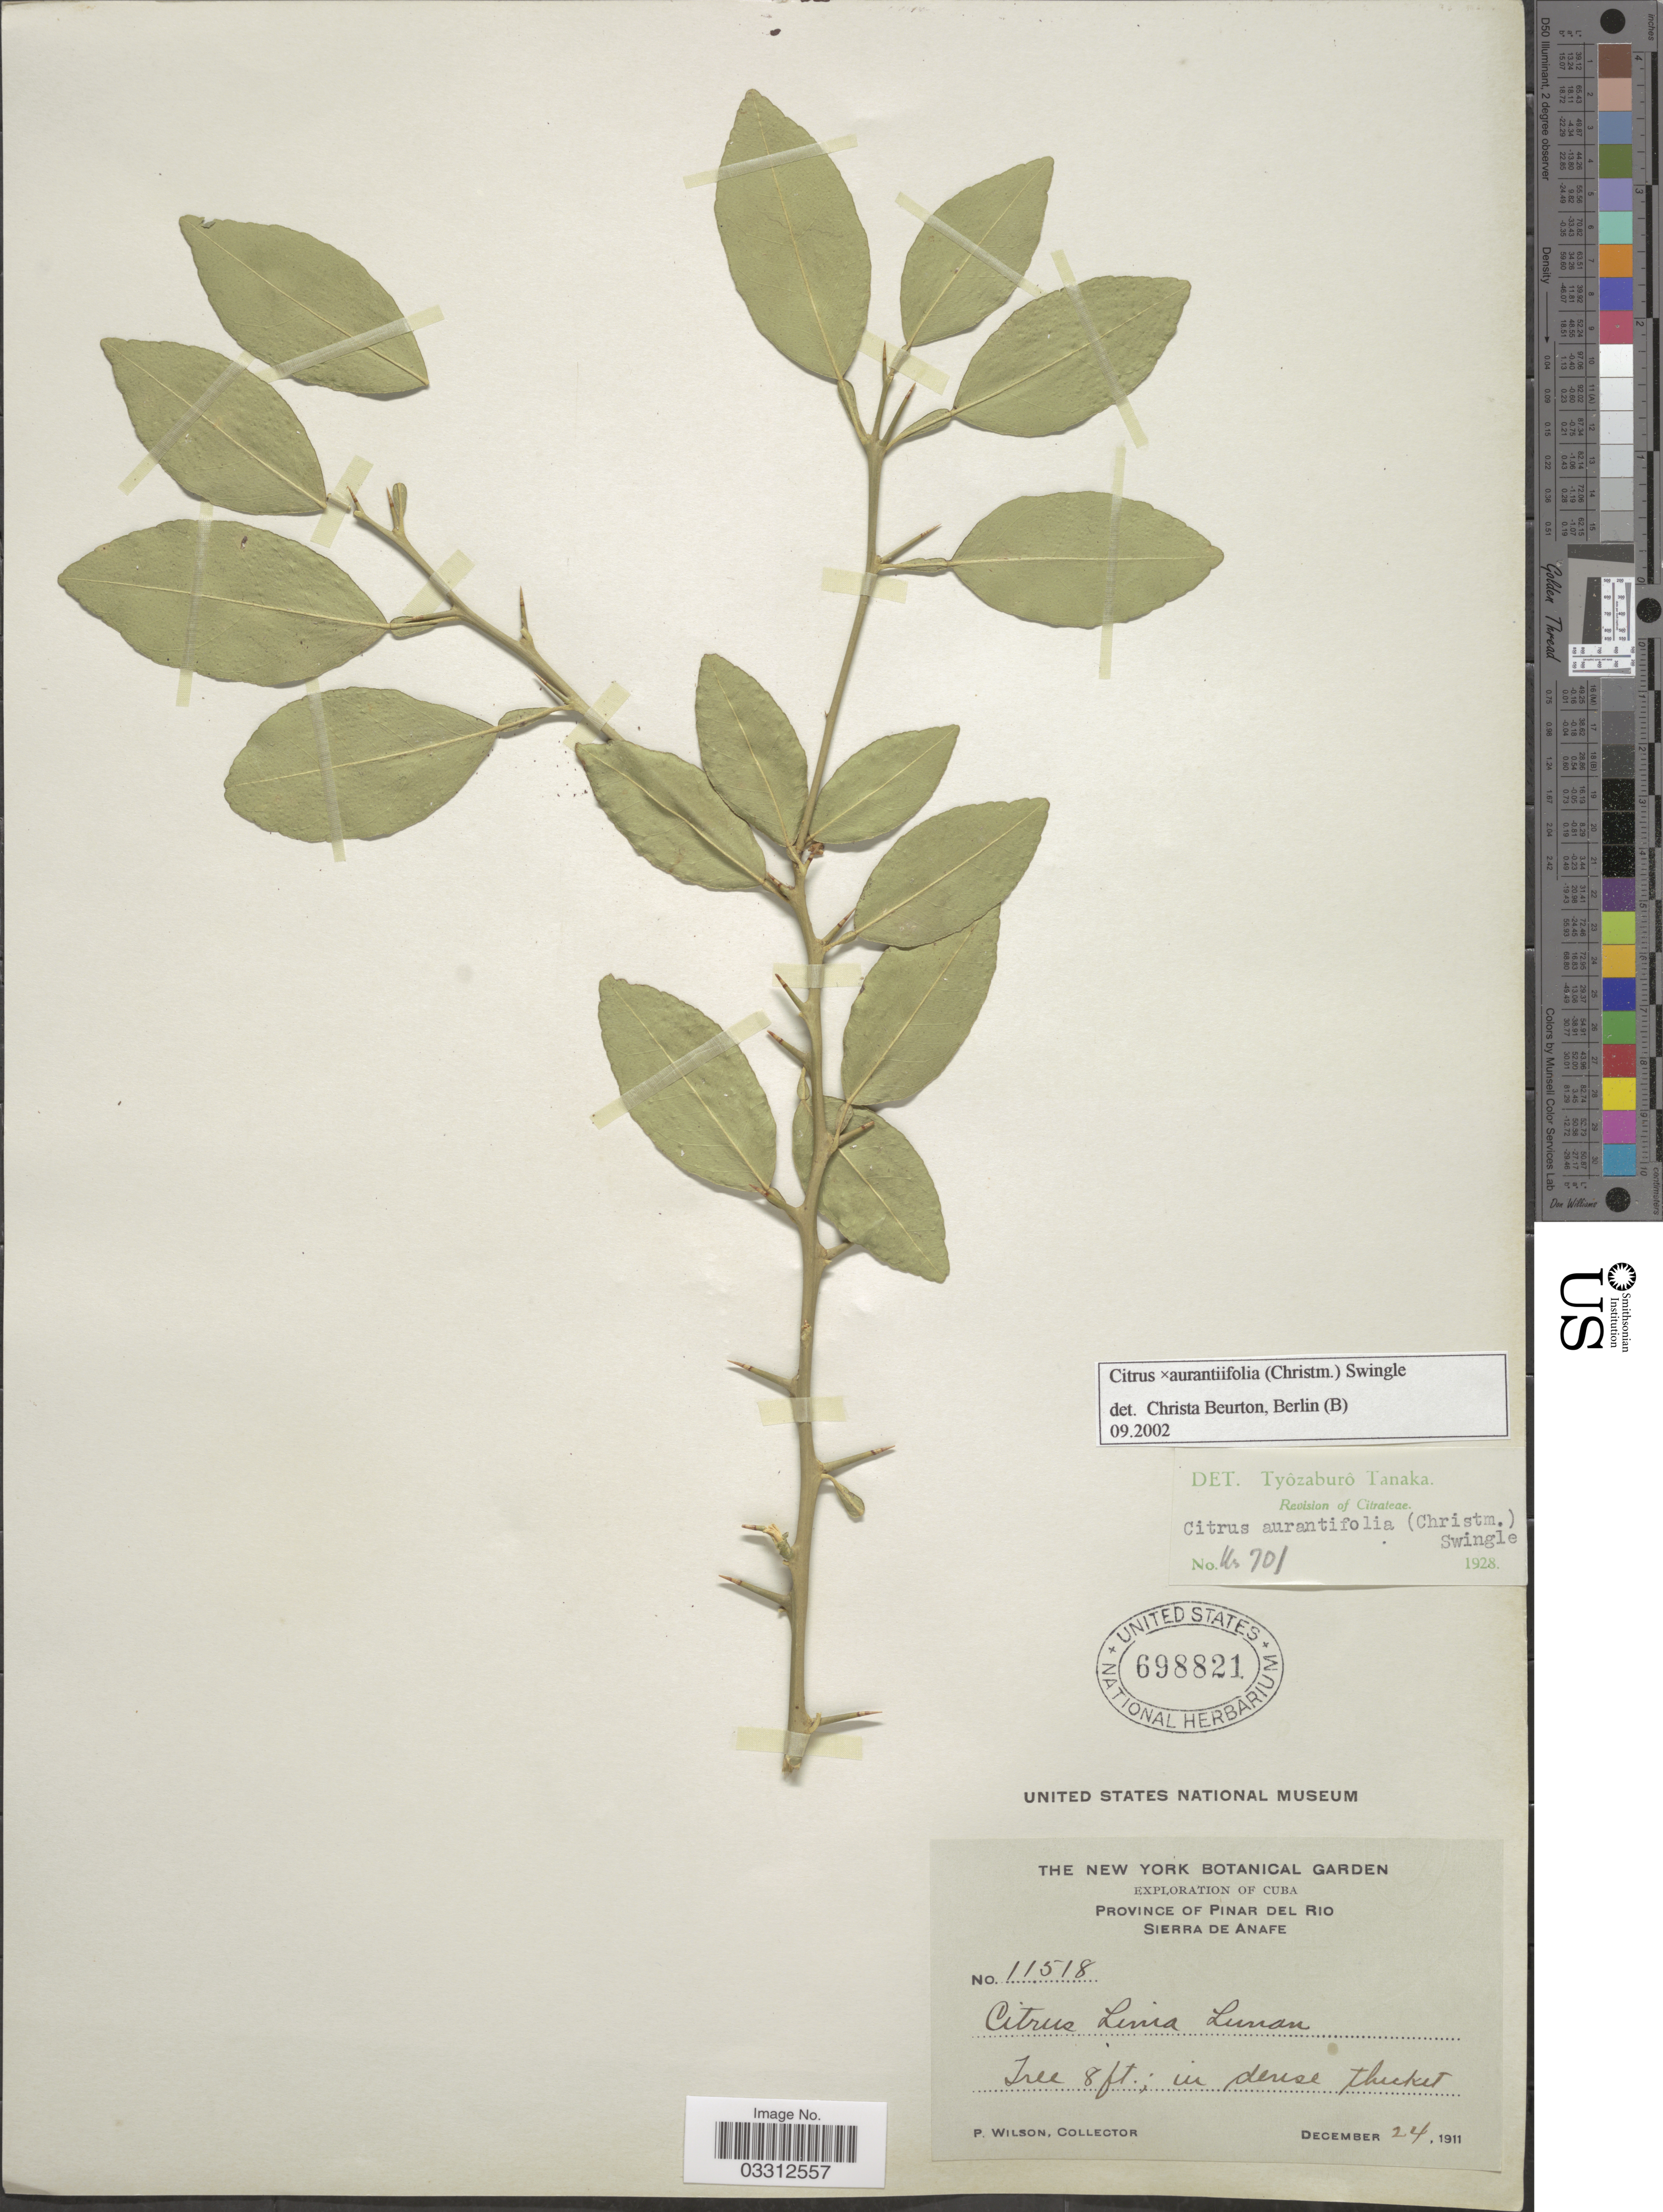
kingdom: Plantae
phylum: Tracheophyta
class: Magnoliopsida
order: Sapindales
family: Rutaceae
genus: Citrus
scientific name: Citrus x aurantifolia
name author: (Christm.) Swingle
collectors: P. Wilson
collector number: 11518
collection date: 1911-12-24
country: Cuba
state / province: Pinar del Río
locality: Sierra de Anafe.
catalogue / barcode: US 698821